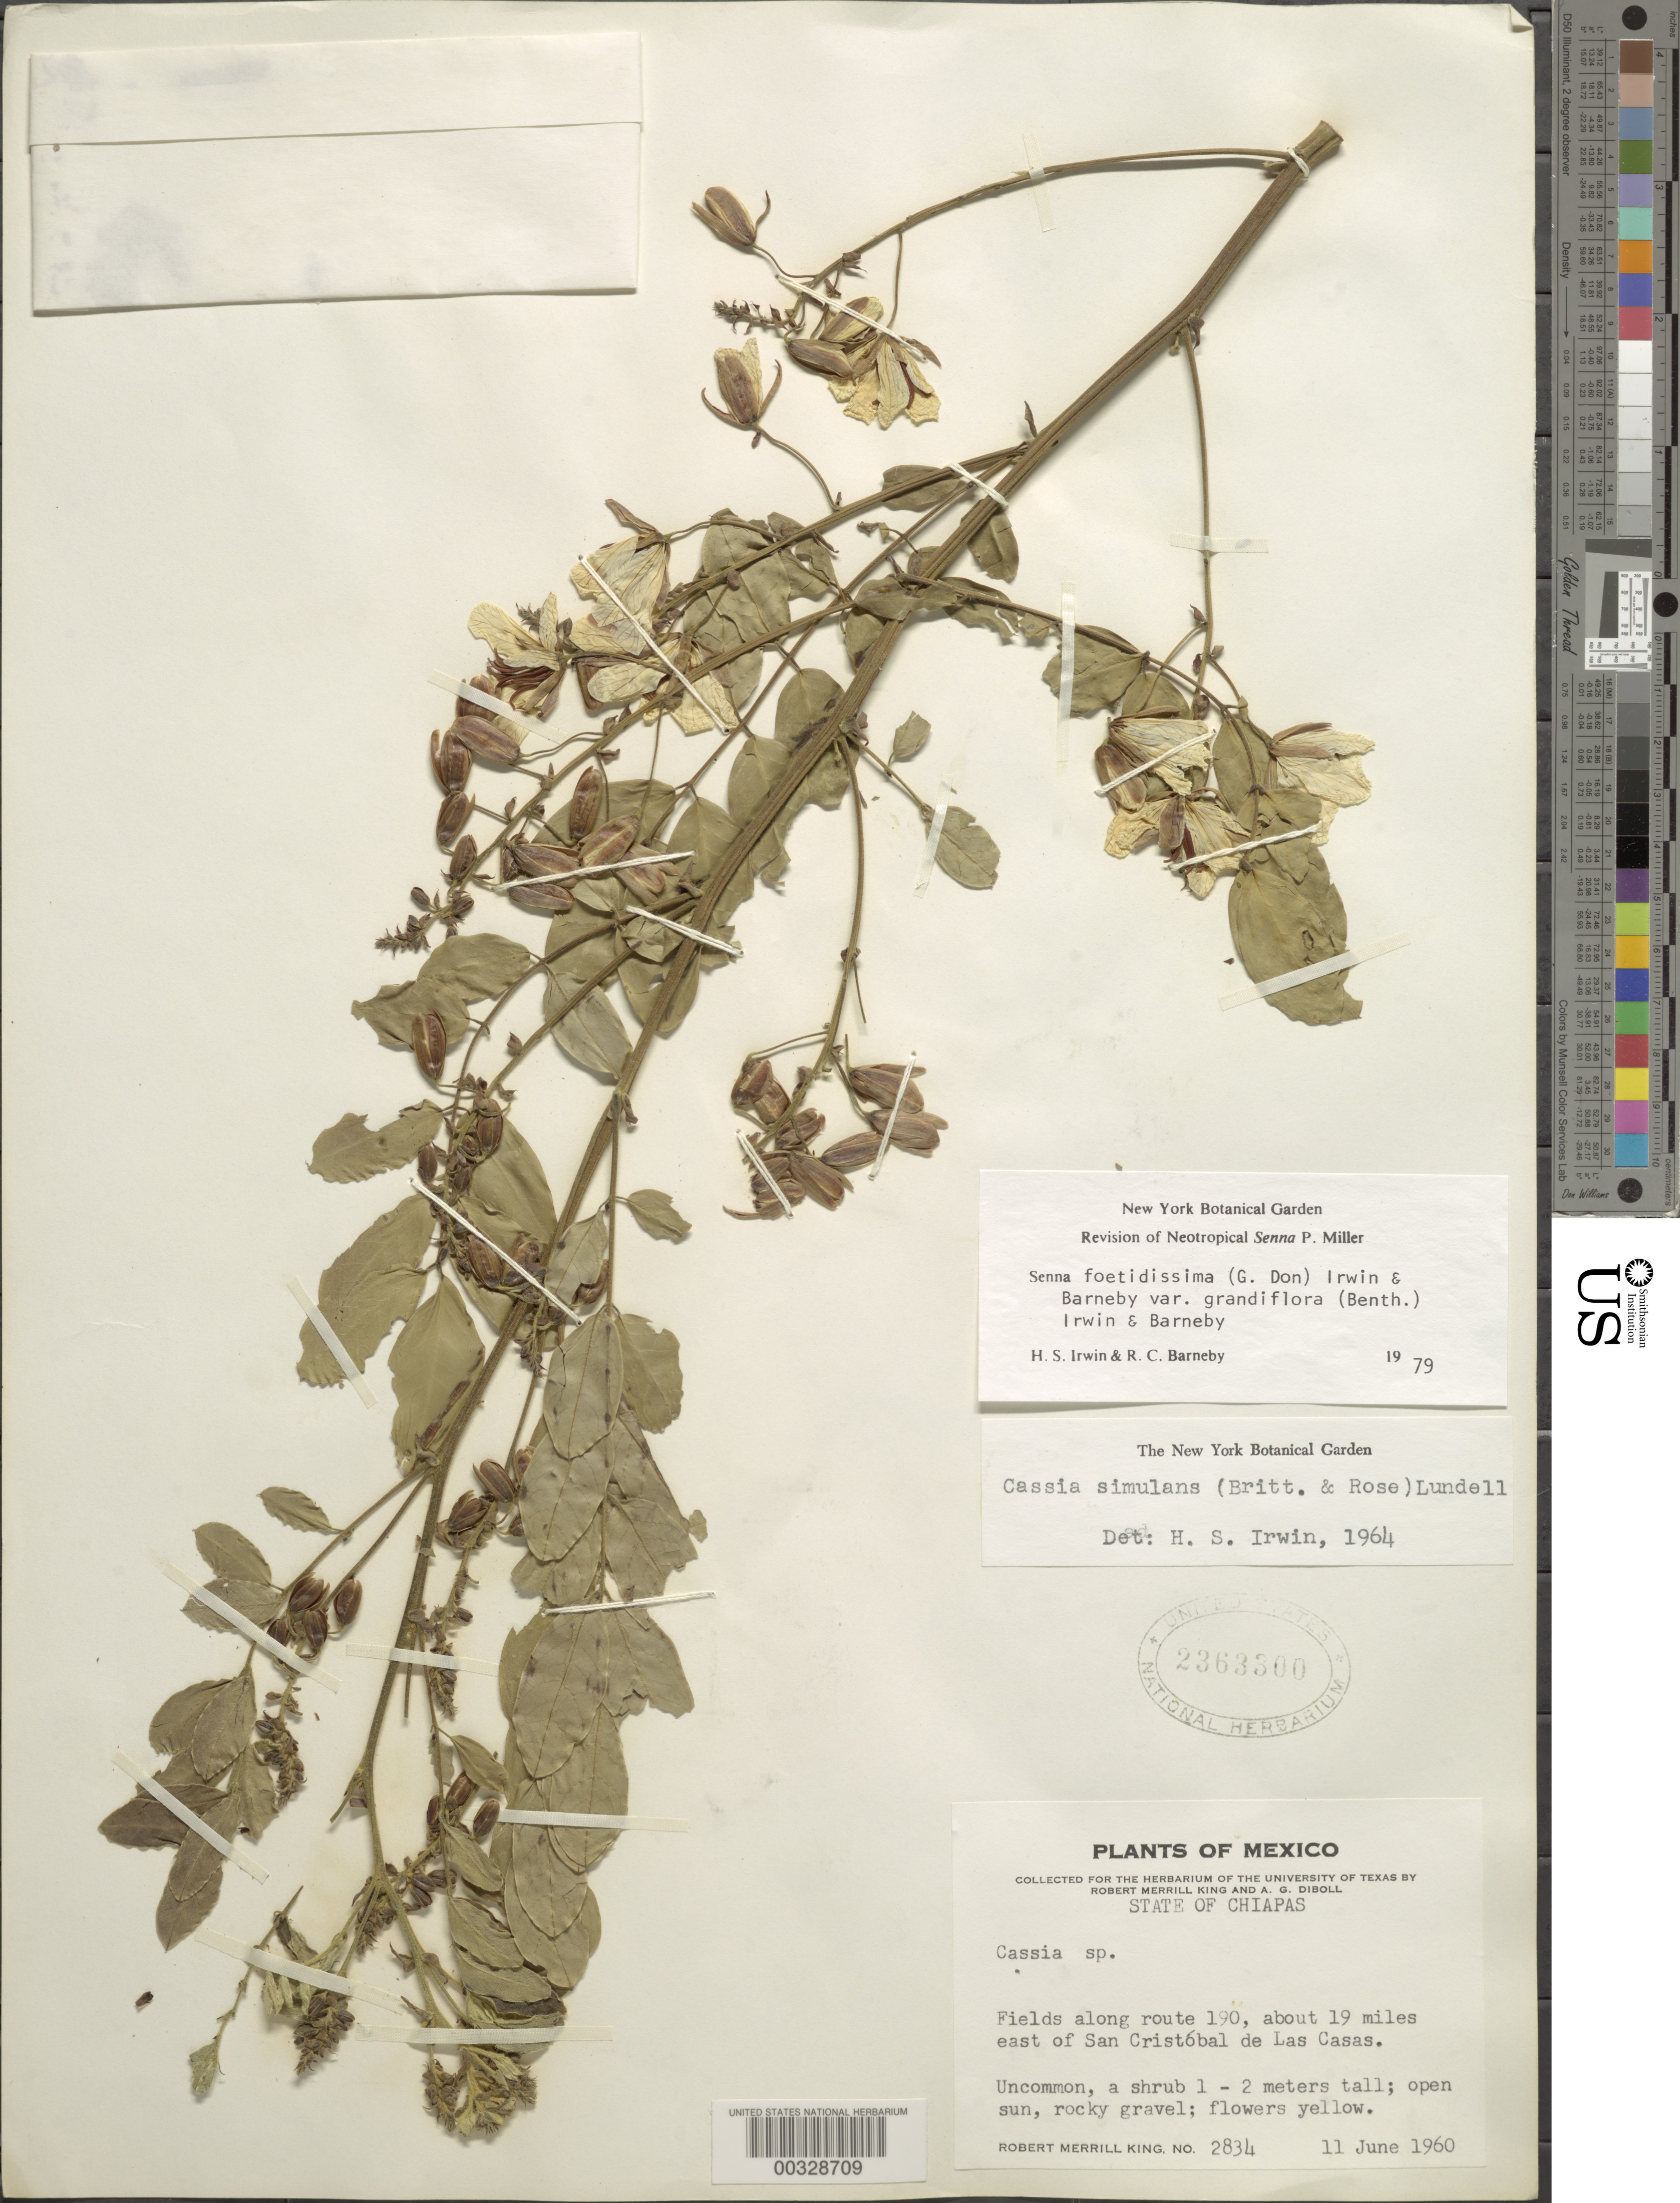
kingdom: Plantae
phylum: Tracheophyta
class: Magnoliopsida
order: Fabales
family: Fabaceae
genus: Senna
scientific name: Senna foetidissima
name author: (Ruiz & Pav. ex G. Don) H.S. Irwin & Barneby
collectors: R. M. King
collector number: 2834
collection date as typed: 11 Jun 1960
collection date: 1960-06-11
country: Mexico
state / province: Chiapas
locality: Along route 190 about 19 mi E of San Cristobal de las Casas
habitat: Fields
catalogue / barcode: US 2363300